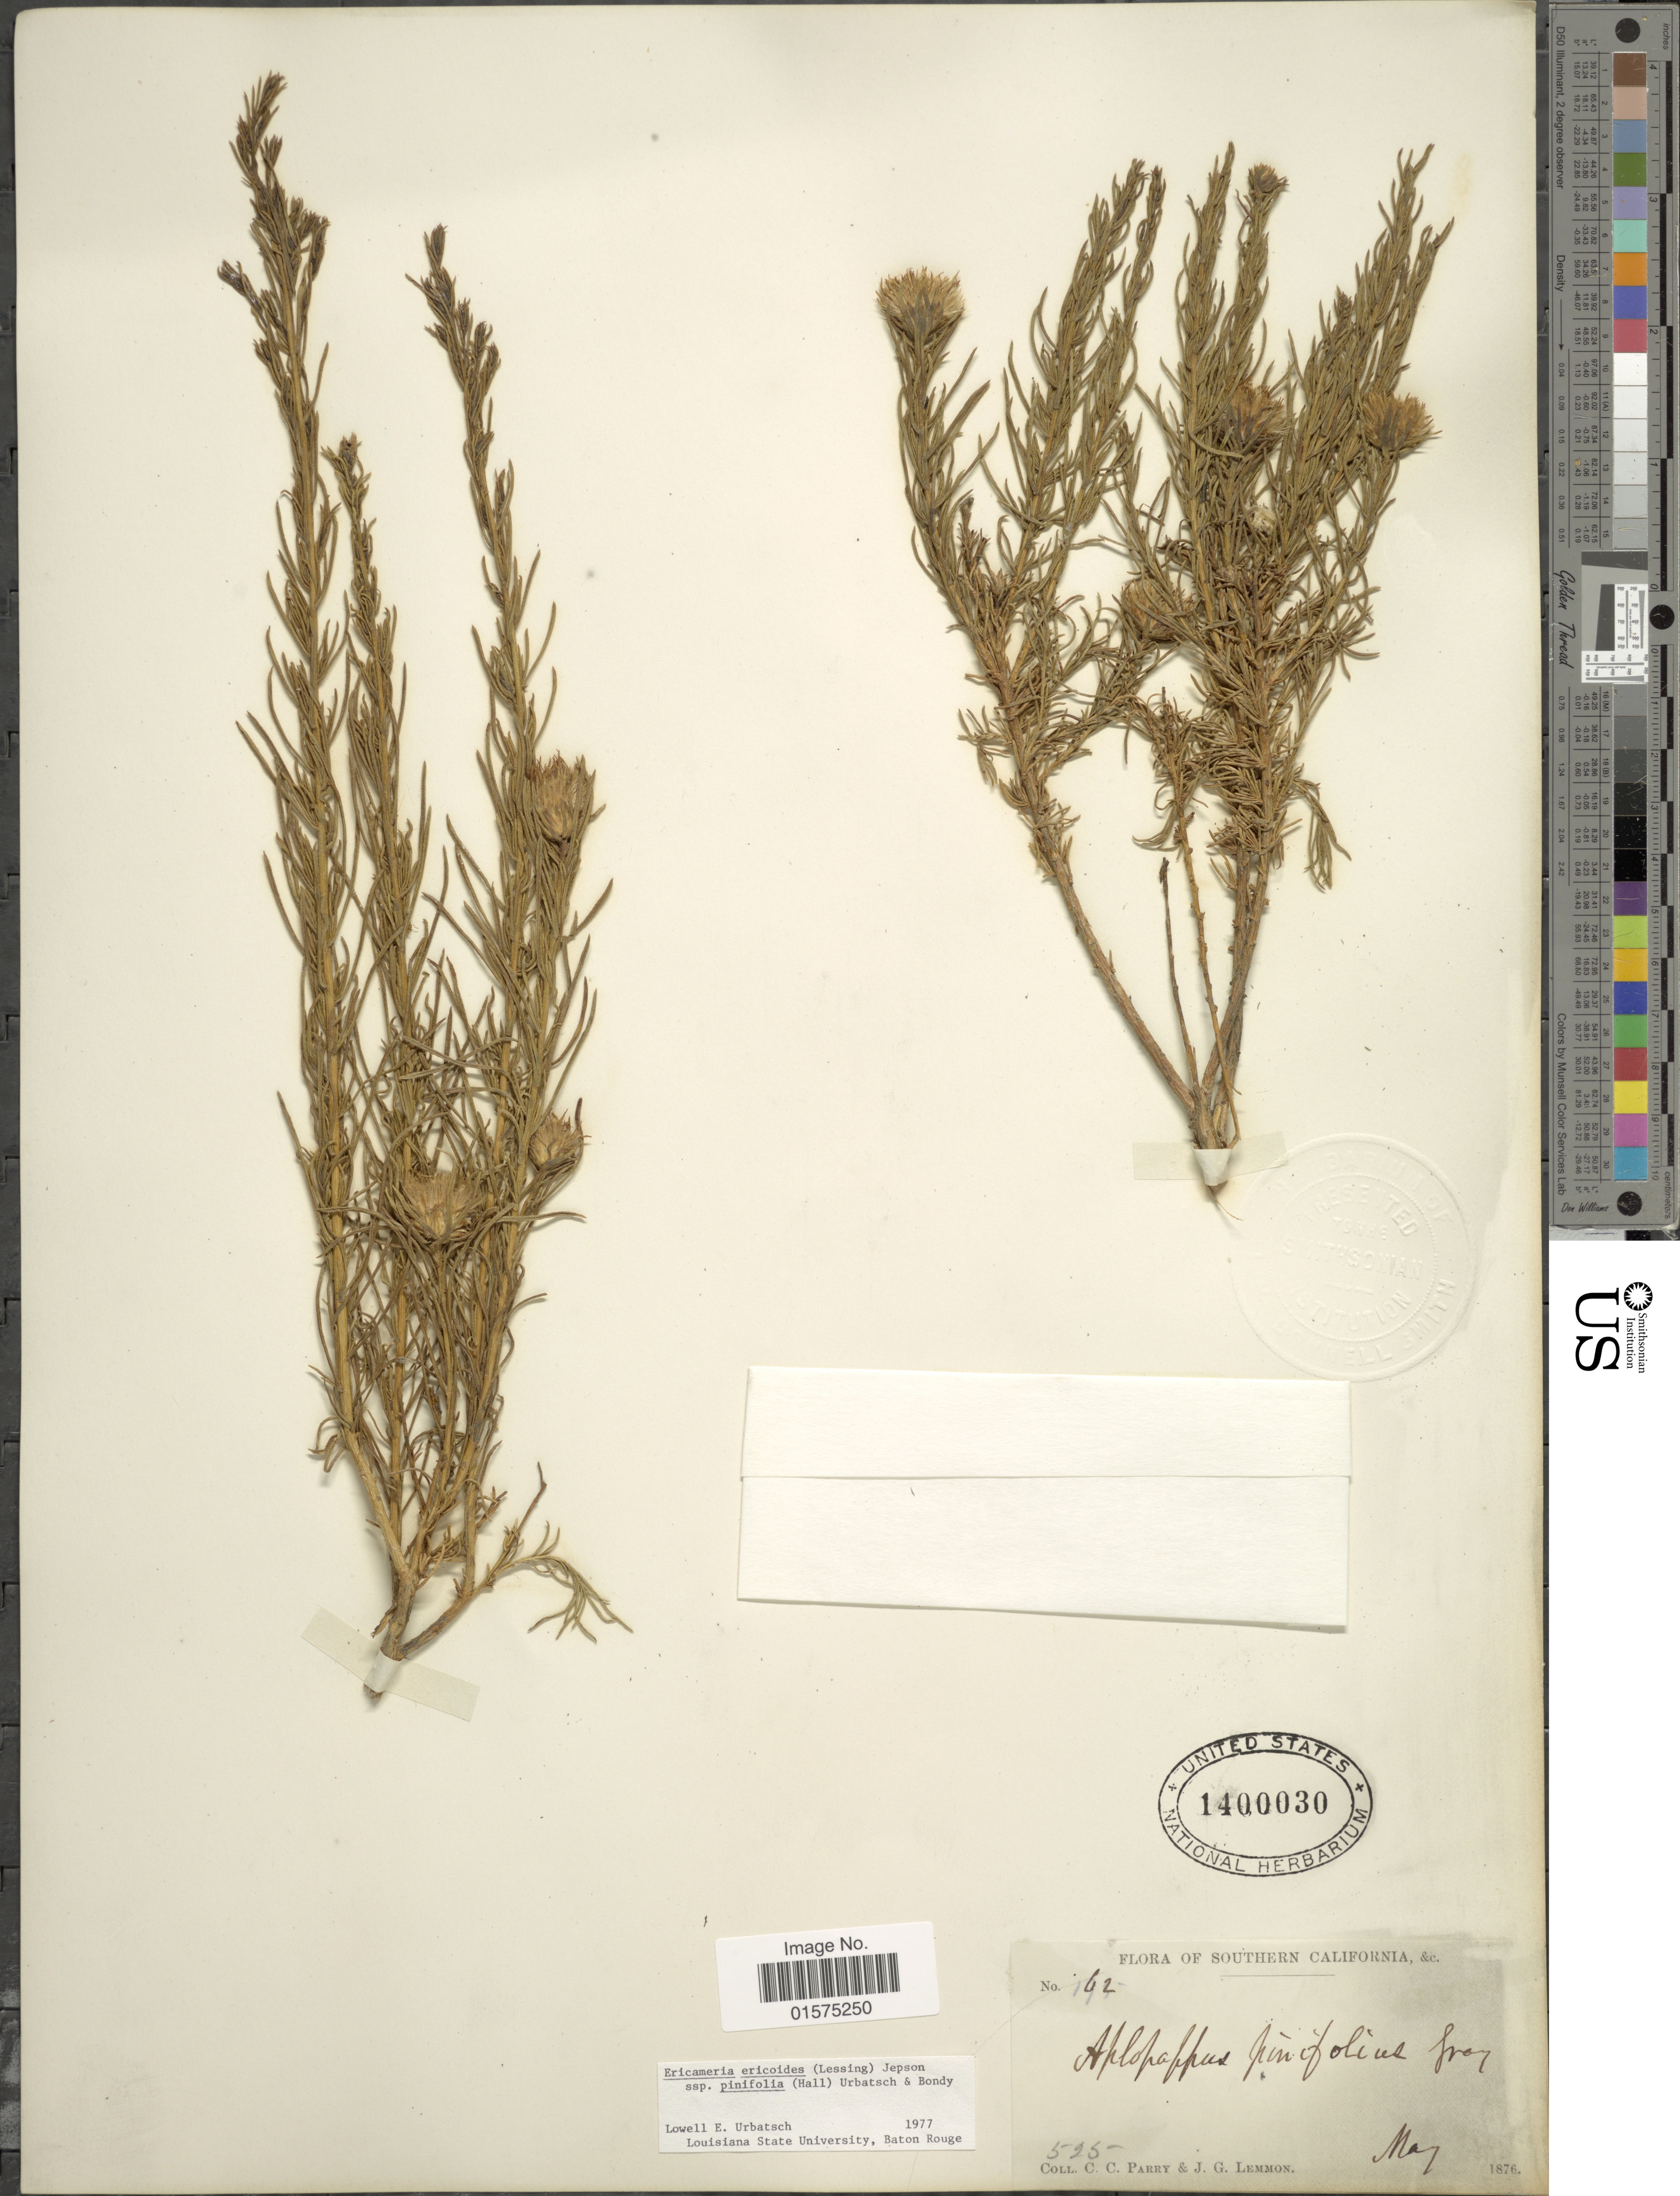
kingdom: Plantae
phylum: Tracheophyta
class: Magnoliopsida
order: Asterales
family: Asteraceae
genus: Ericameria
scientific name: Ericameria pinifolia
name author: (A. Gray) Hall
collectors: C. C. Parry & J. Lemmon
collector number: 62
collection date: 1876-05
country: United States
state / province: California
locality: Southern California, &c.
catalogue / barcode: US 1400030